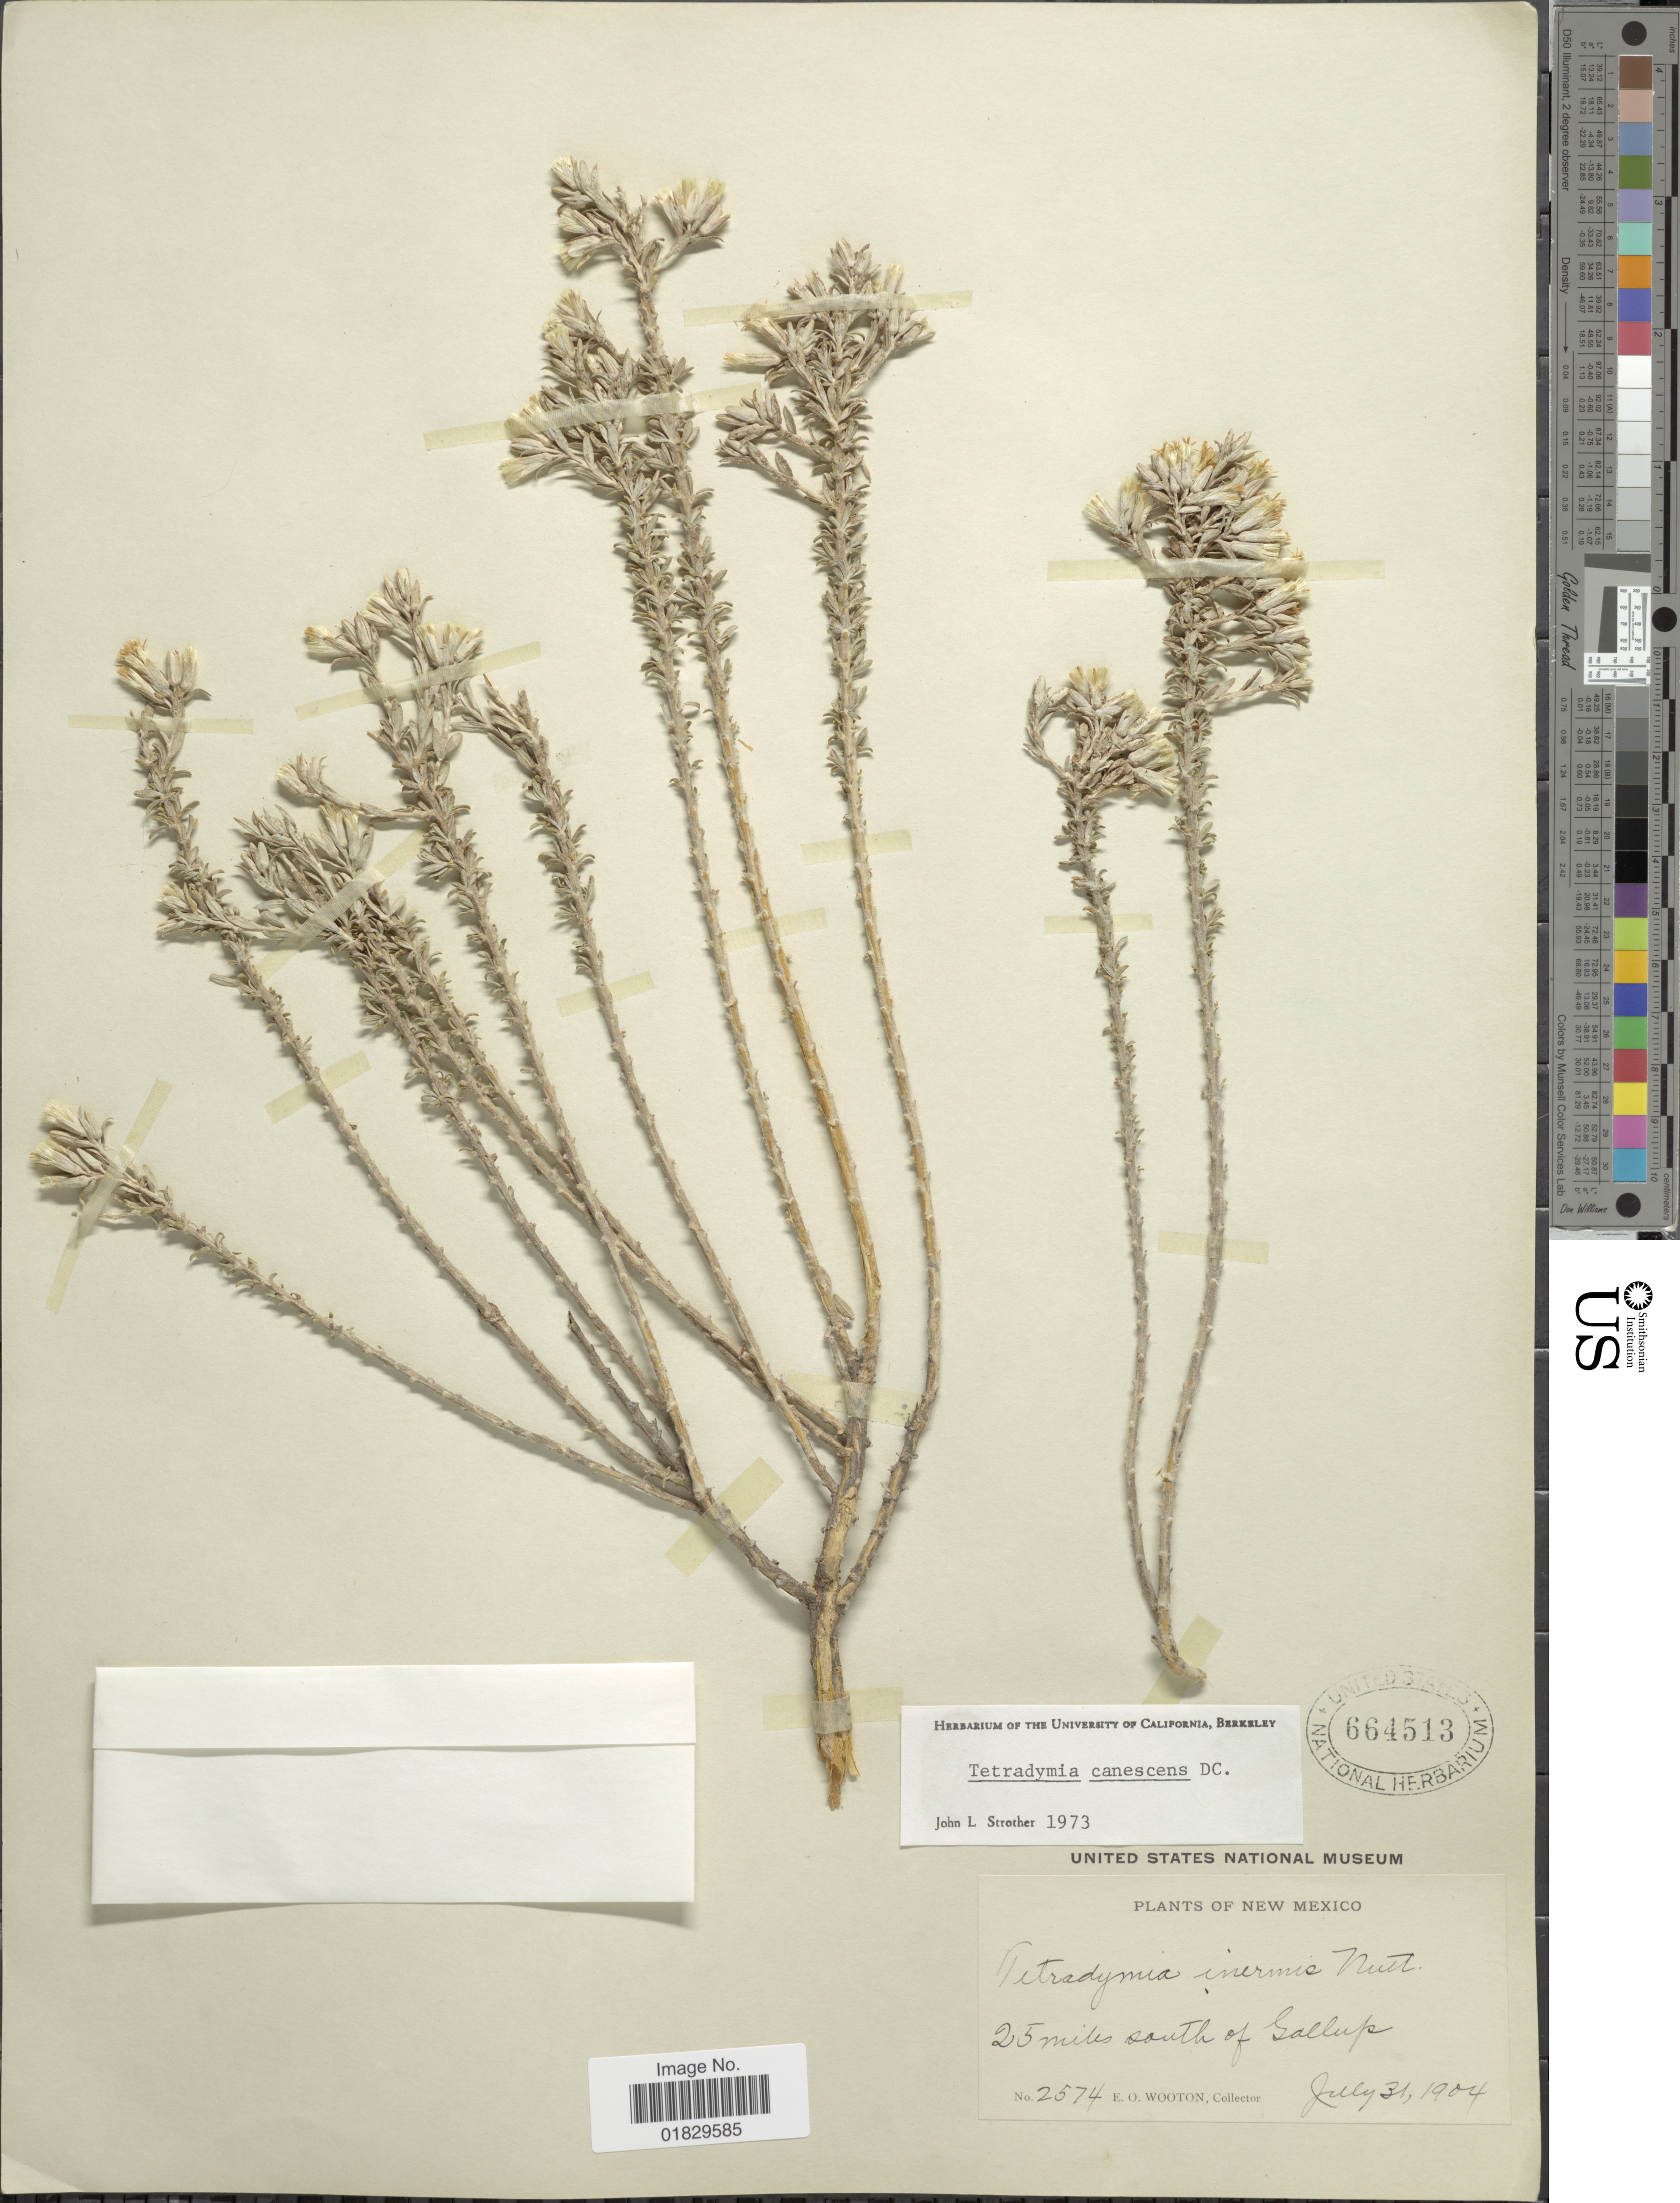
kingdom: Plantae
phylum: Tracheophyta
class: Magnoliopsida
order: Asterales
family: Asteraceae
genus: Tetradymia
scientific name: Tetradymia canescens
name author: DC.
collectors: E. O. Wooton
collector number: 2574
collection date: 1904-07-31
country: United States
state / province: New Mexico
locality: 25 miles south of Gallup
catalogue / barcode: US 664513